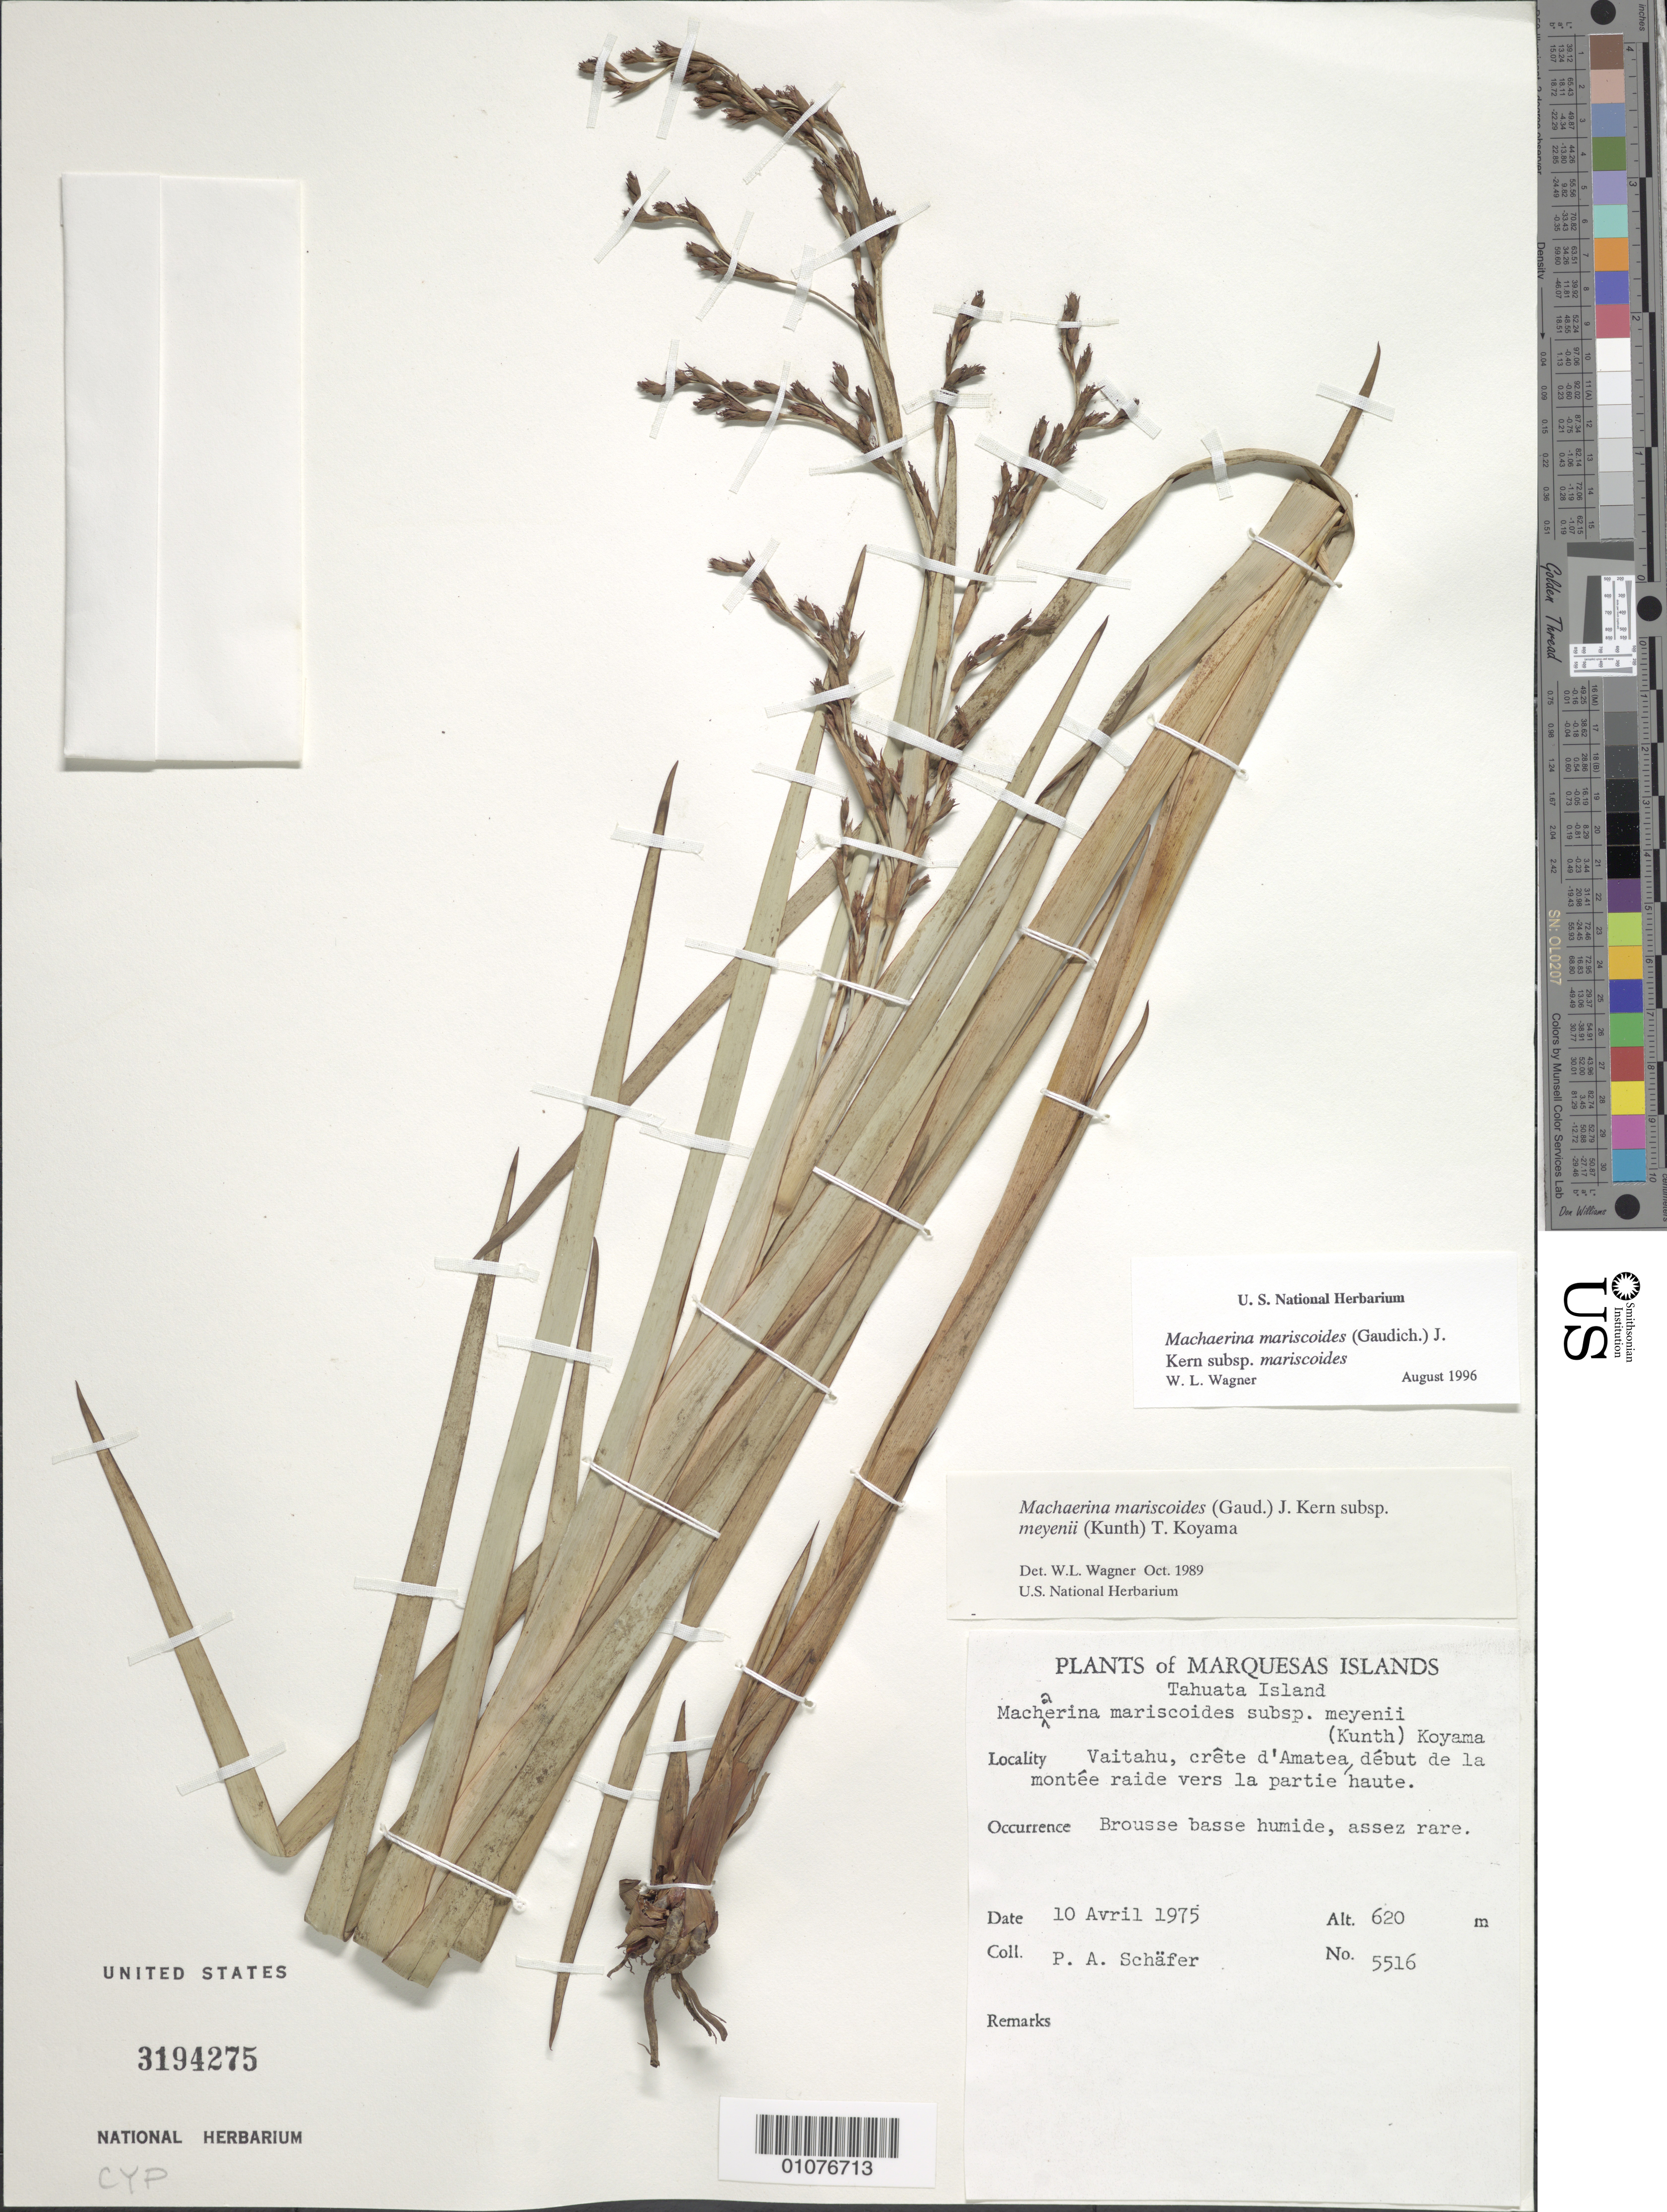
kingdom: Plantae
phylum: Tracheophyta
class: Liliopsida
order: Poales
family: Cyperaceae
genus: Machaerina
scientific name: Machaerina mariscoides subsp. mariscoides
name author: (Gaudich.) J. Kern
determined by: Wagner, W. L., (BOT), Smithsonian Institution - National Museum of Natural History (UNITED STATES)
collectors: P. A. Schäfer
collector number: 5516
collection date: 1975-04-10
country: French Polynesia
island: Tahuata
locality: Vaitahu, crête d'Amatea, début de la montée raide vers la partie haute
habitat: Brousse basse humide, assez rare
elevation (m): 620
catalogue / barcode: US 3194275